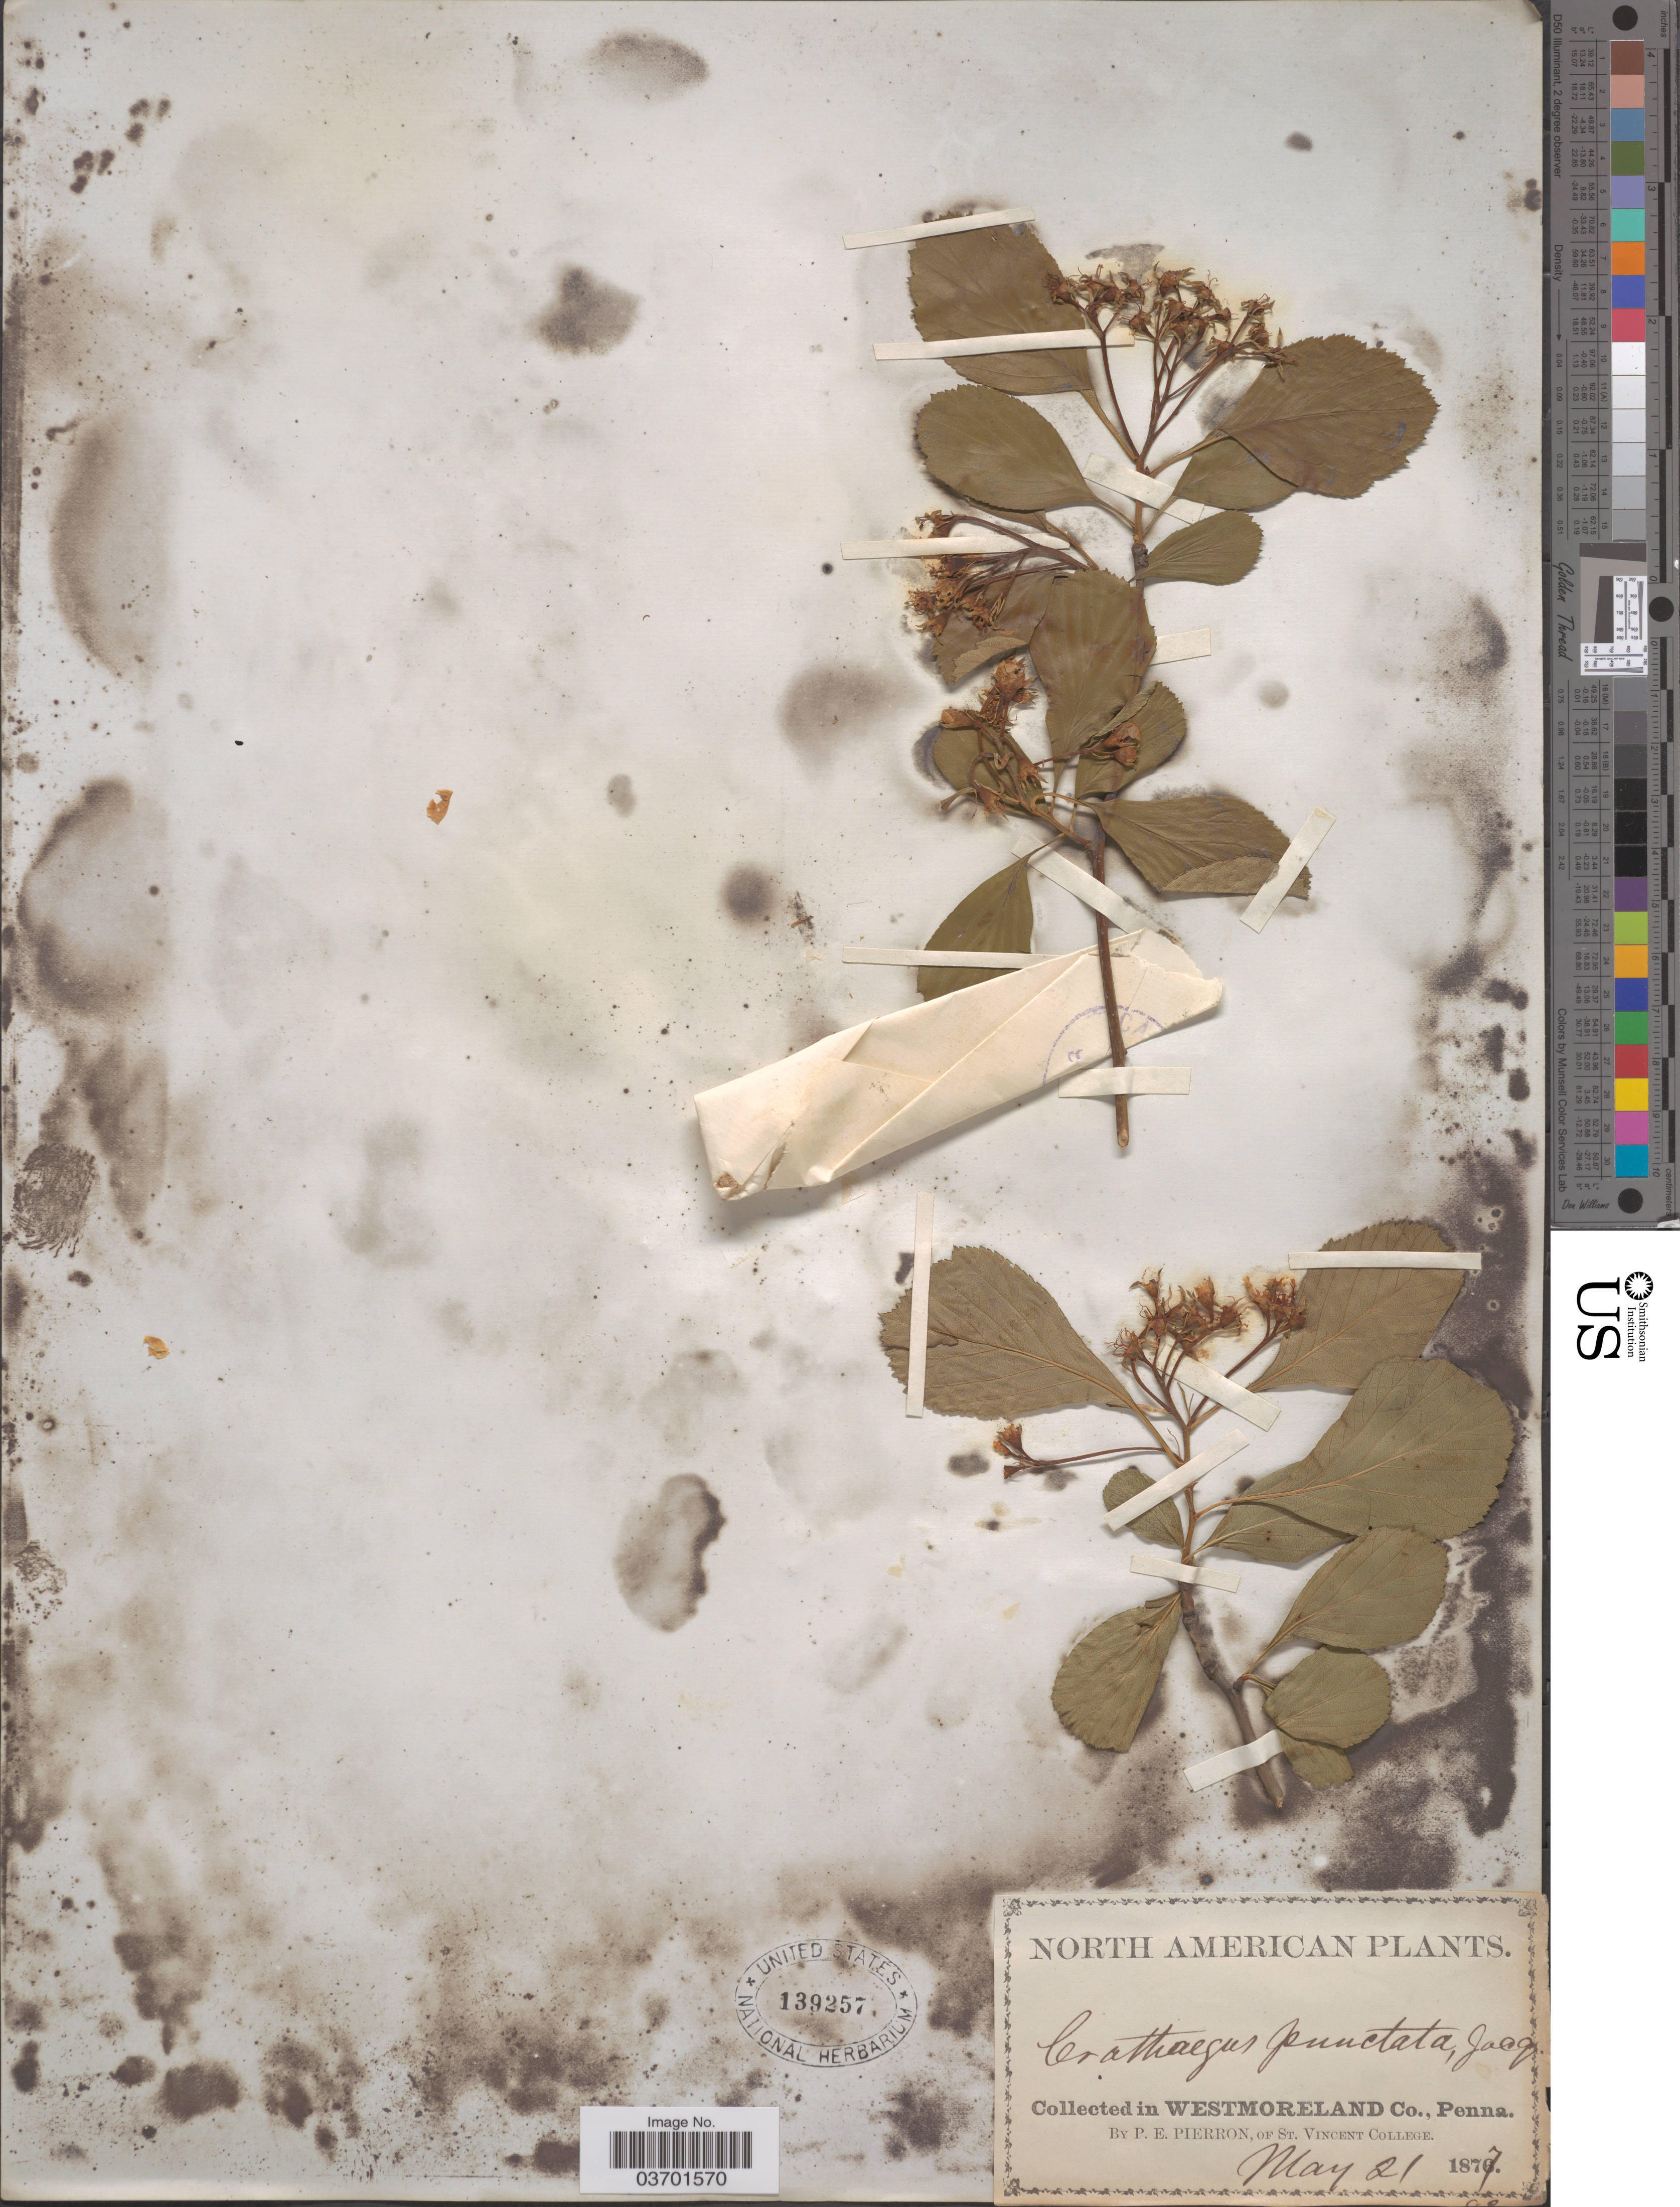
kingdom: Plantae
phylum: Tracheophyta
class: Magnoliopsida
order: Rosales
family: Rosaceae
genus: Crataegus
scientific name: Crataegus punctata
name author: Jacq.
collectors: P. Pierron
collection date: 1877-05-21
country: United States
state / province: Pennsylvania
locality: In Westmoreland Co.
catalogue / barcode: US 139257